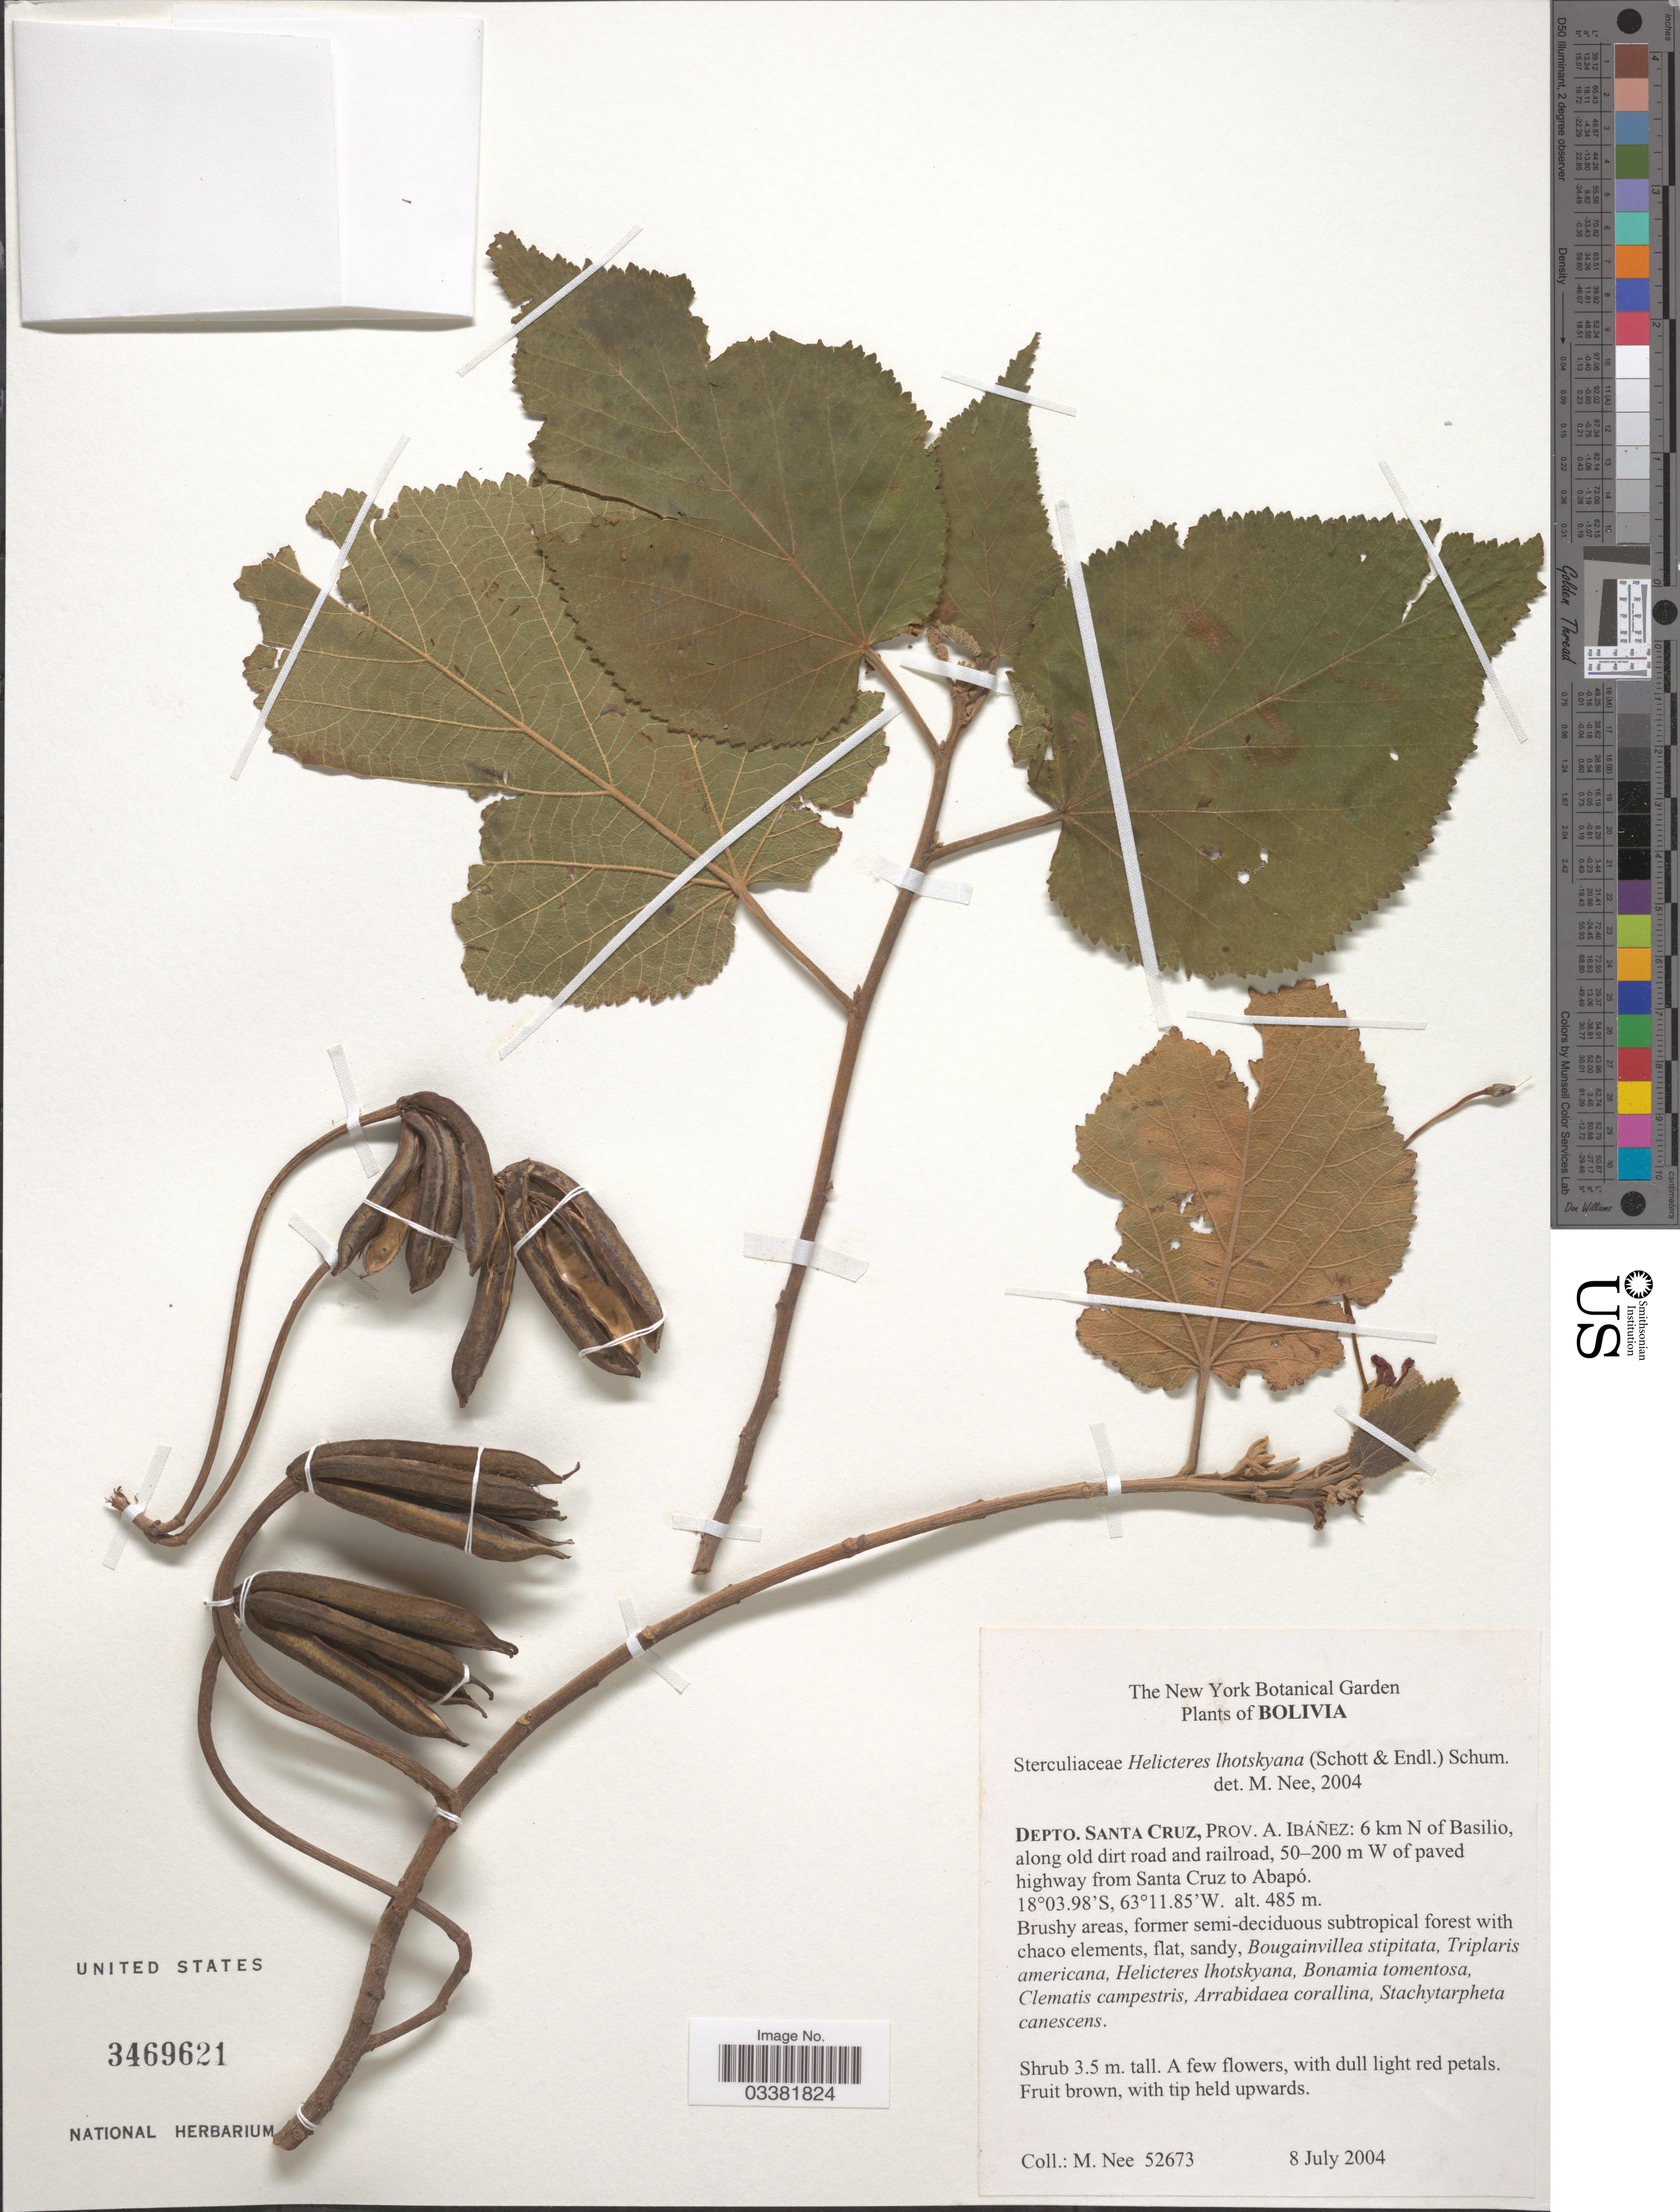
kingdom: Plantae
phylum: Tracheophyta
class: Magnoliopsida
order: Malvales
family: Malvaceae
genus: Helicteres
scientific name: Helicteres lhotzkyana var. lhotzkyana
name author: K. Schum.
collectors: M. Nee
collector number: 52673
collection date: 2004-07-08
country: Bolivia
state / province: Santa Cruz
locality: Depto. Santa Cruz, Prov. A. Ibáñez: 6 km N of Basilio, along dirt road and railroad, 50-200 m W of paved highway from Santa Cruz to Abapó.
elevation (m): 485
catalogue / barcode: US 3469621